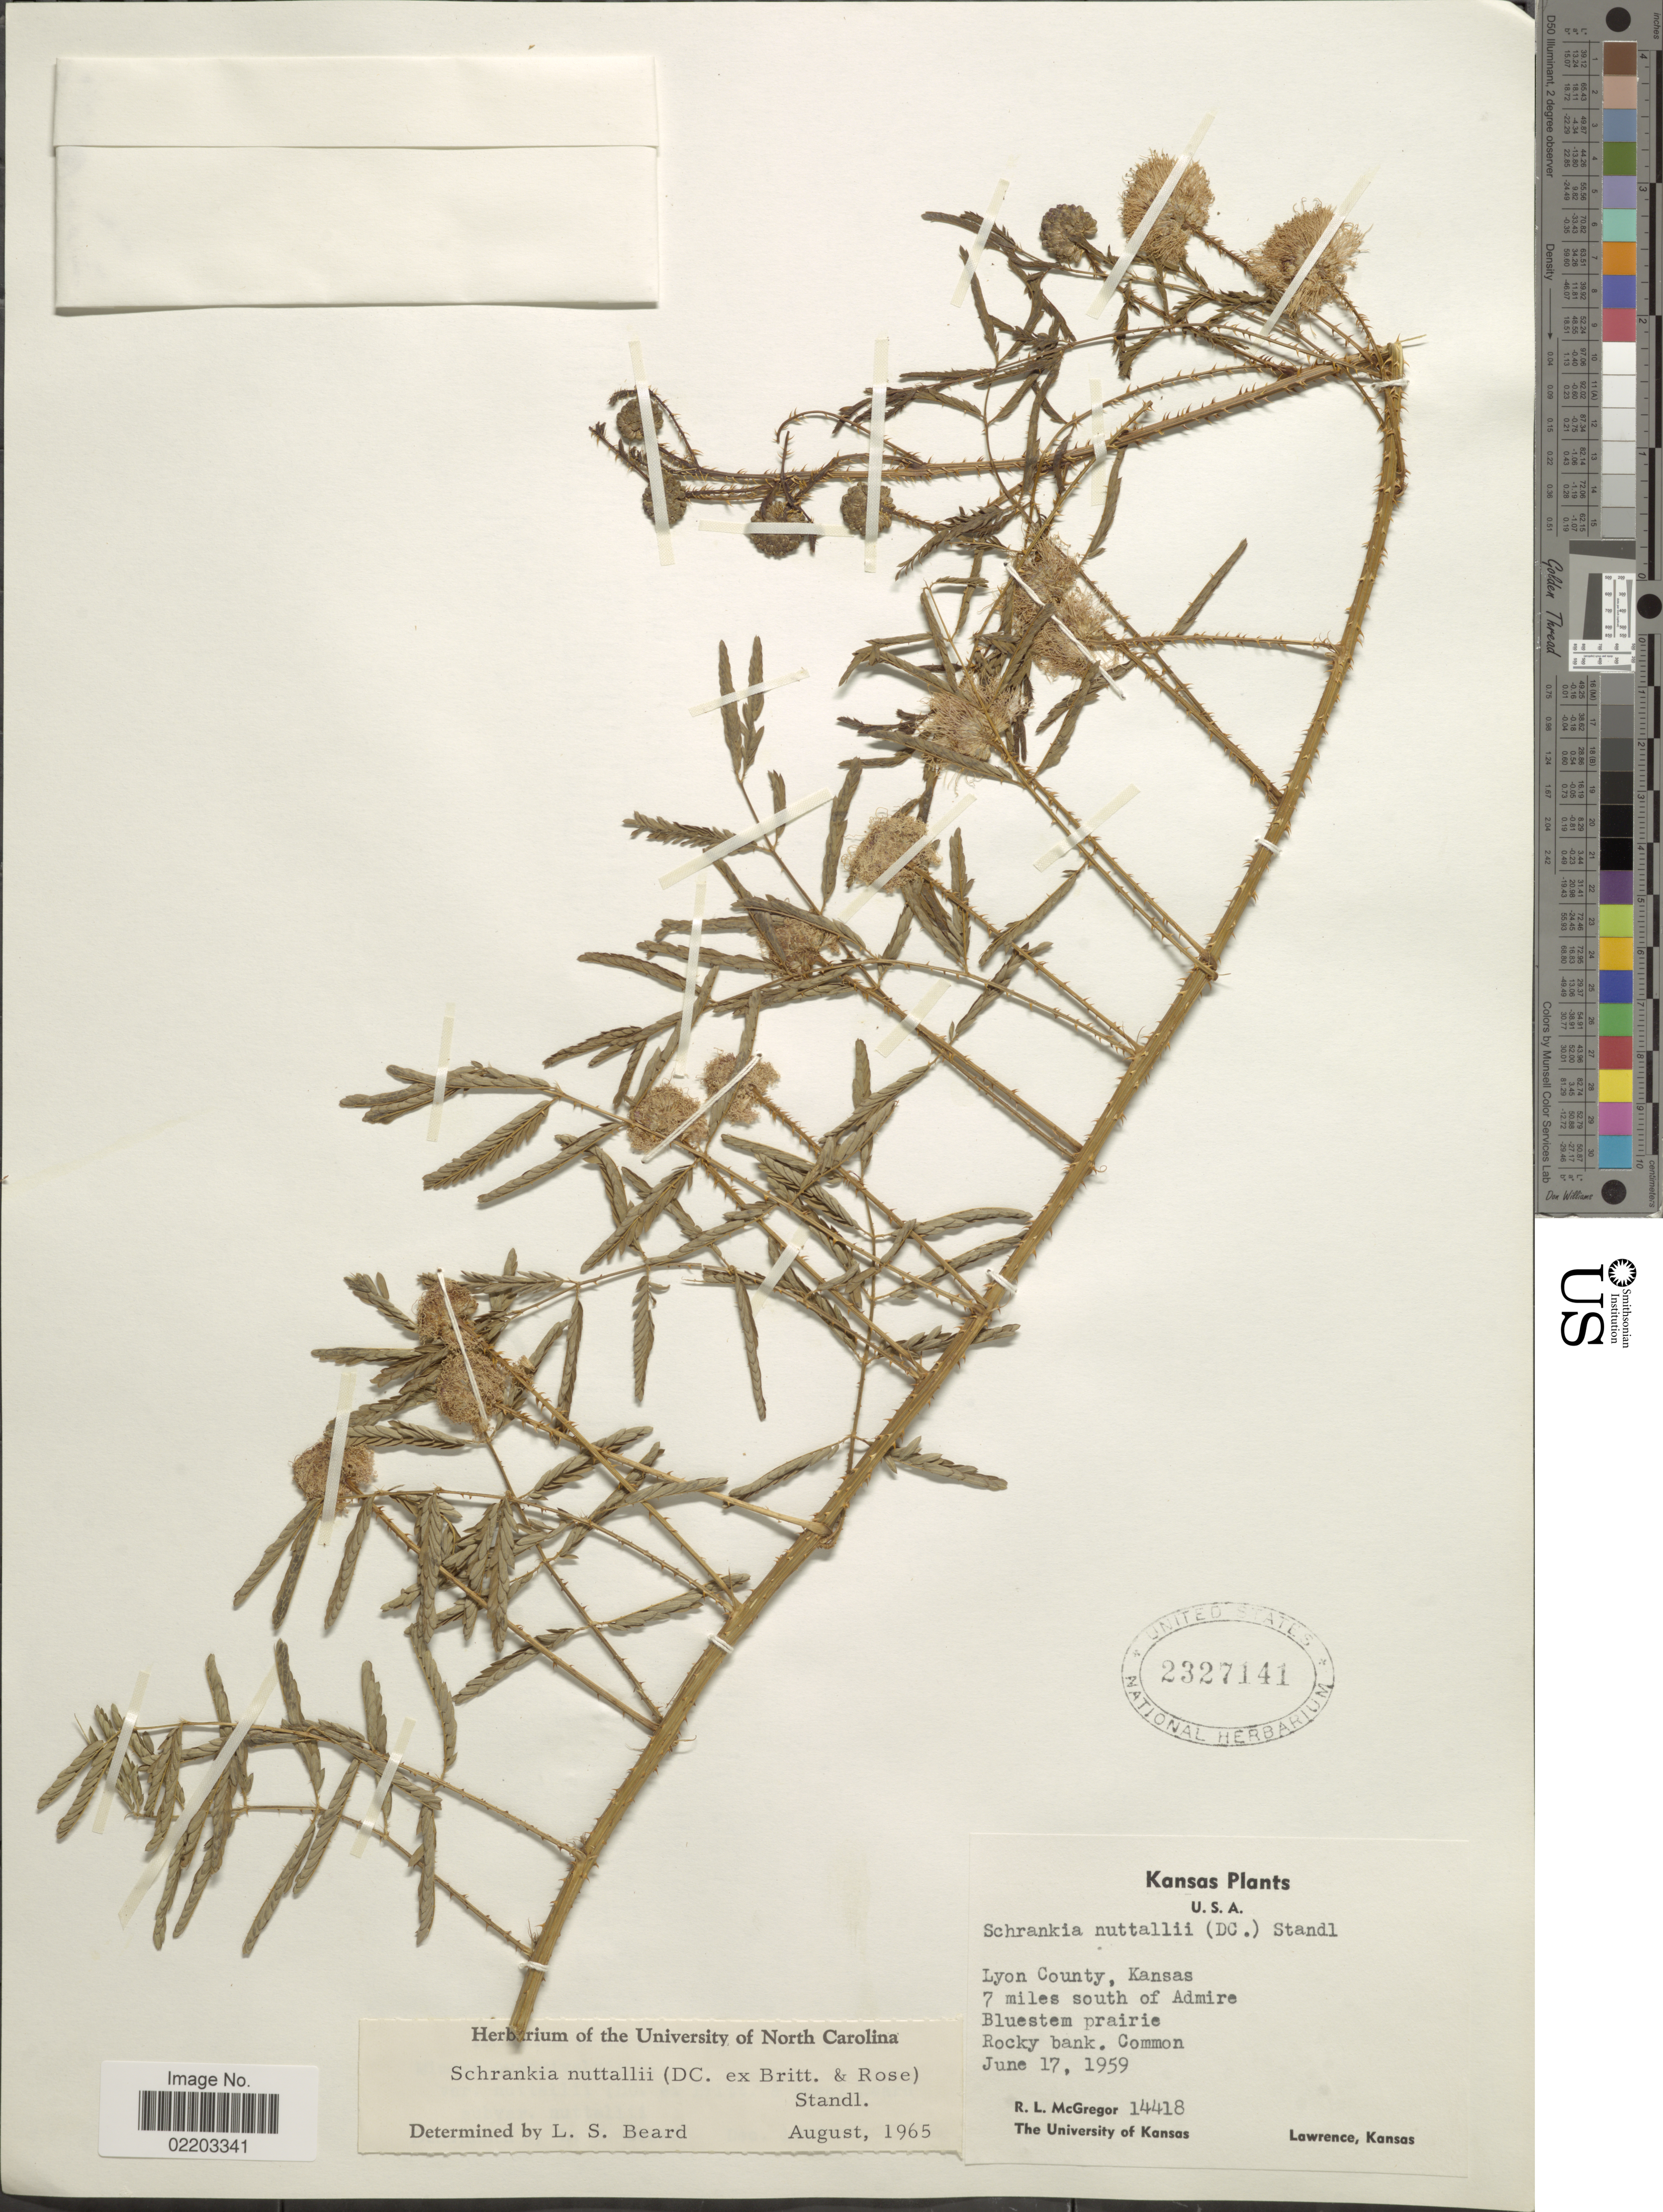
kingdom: Plantae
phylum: Tracheophyta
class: Magnoliopsida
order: Fabales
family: Fabaceae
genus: Mimosa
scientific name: Mimosa nuttallii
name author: (DC.) B.L. Turner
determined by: Strong, M. T., (US), Smithsonian Institution - National Museum of Natural History (UNITED STATES)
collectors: R. McGregor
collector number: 14418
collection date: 1959-06-17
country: United States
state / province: Kansas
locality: Lyon County, 7 miles south of Admire, Bluestem prairie, Rocky bank. Common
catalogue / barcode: US 2327141